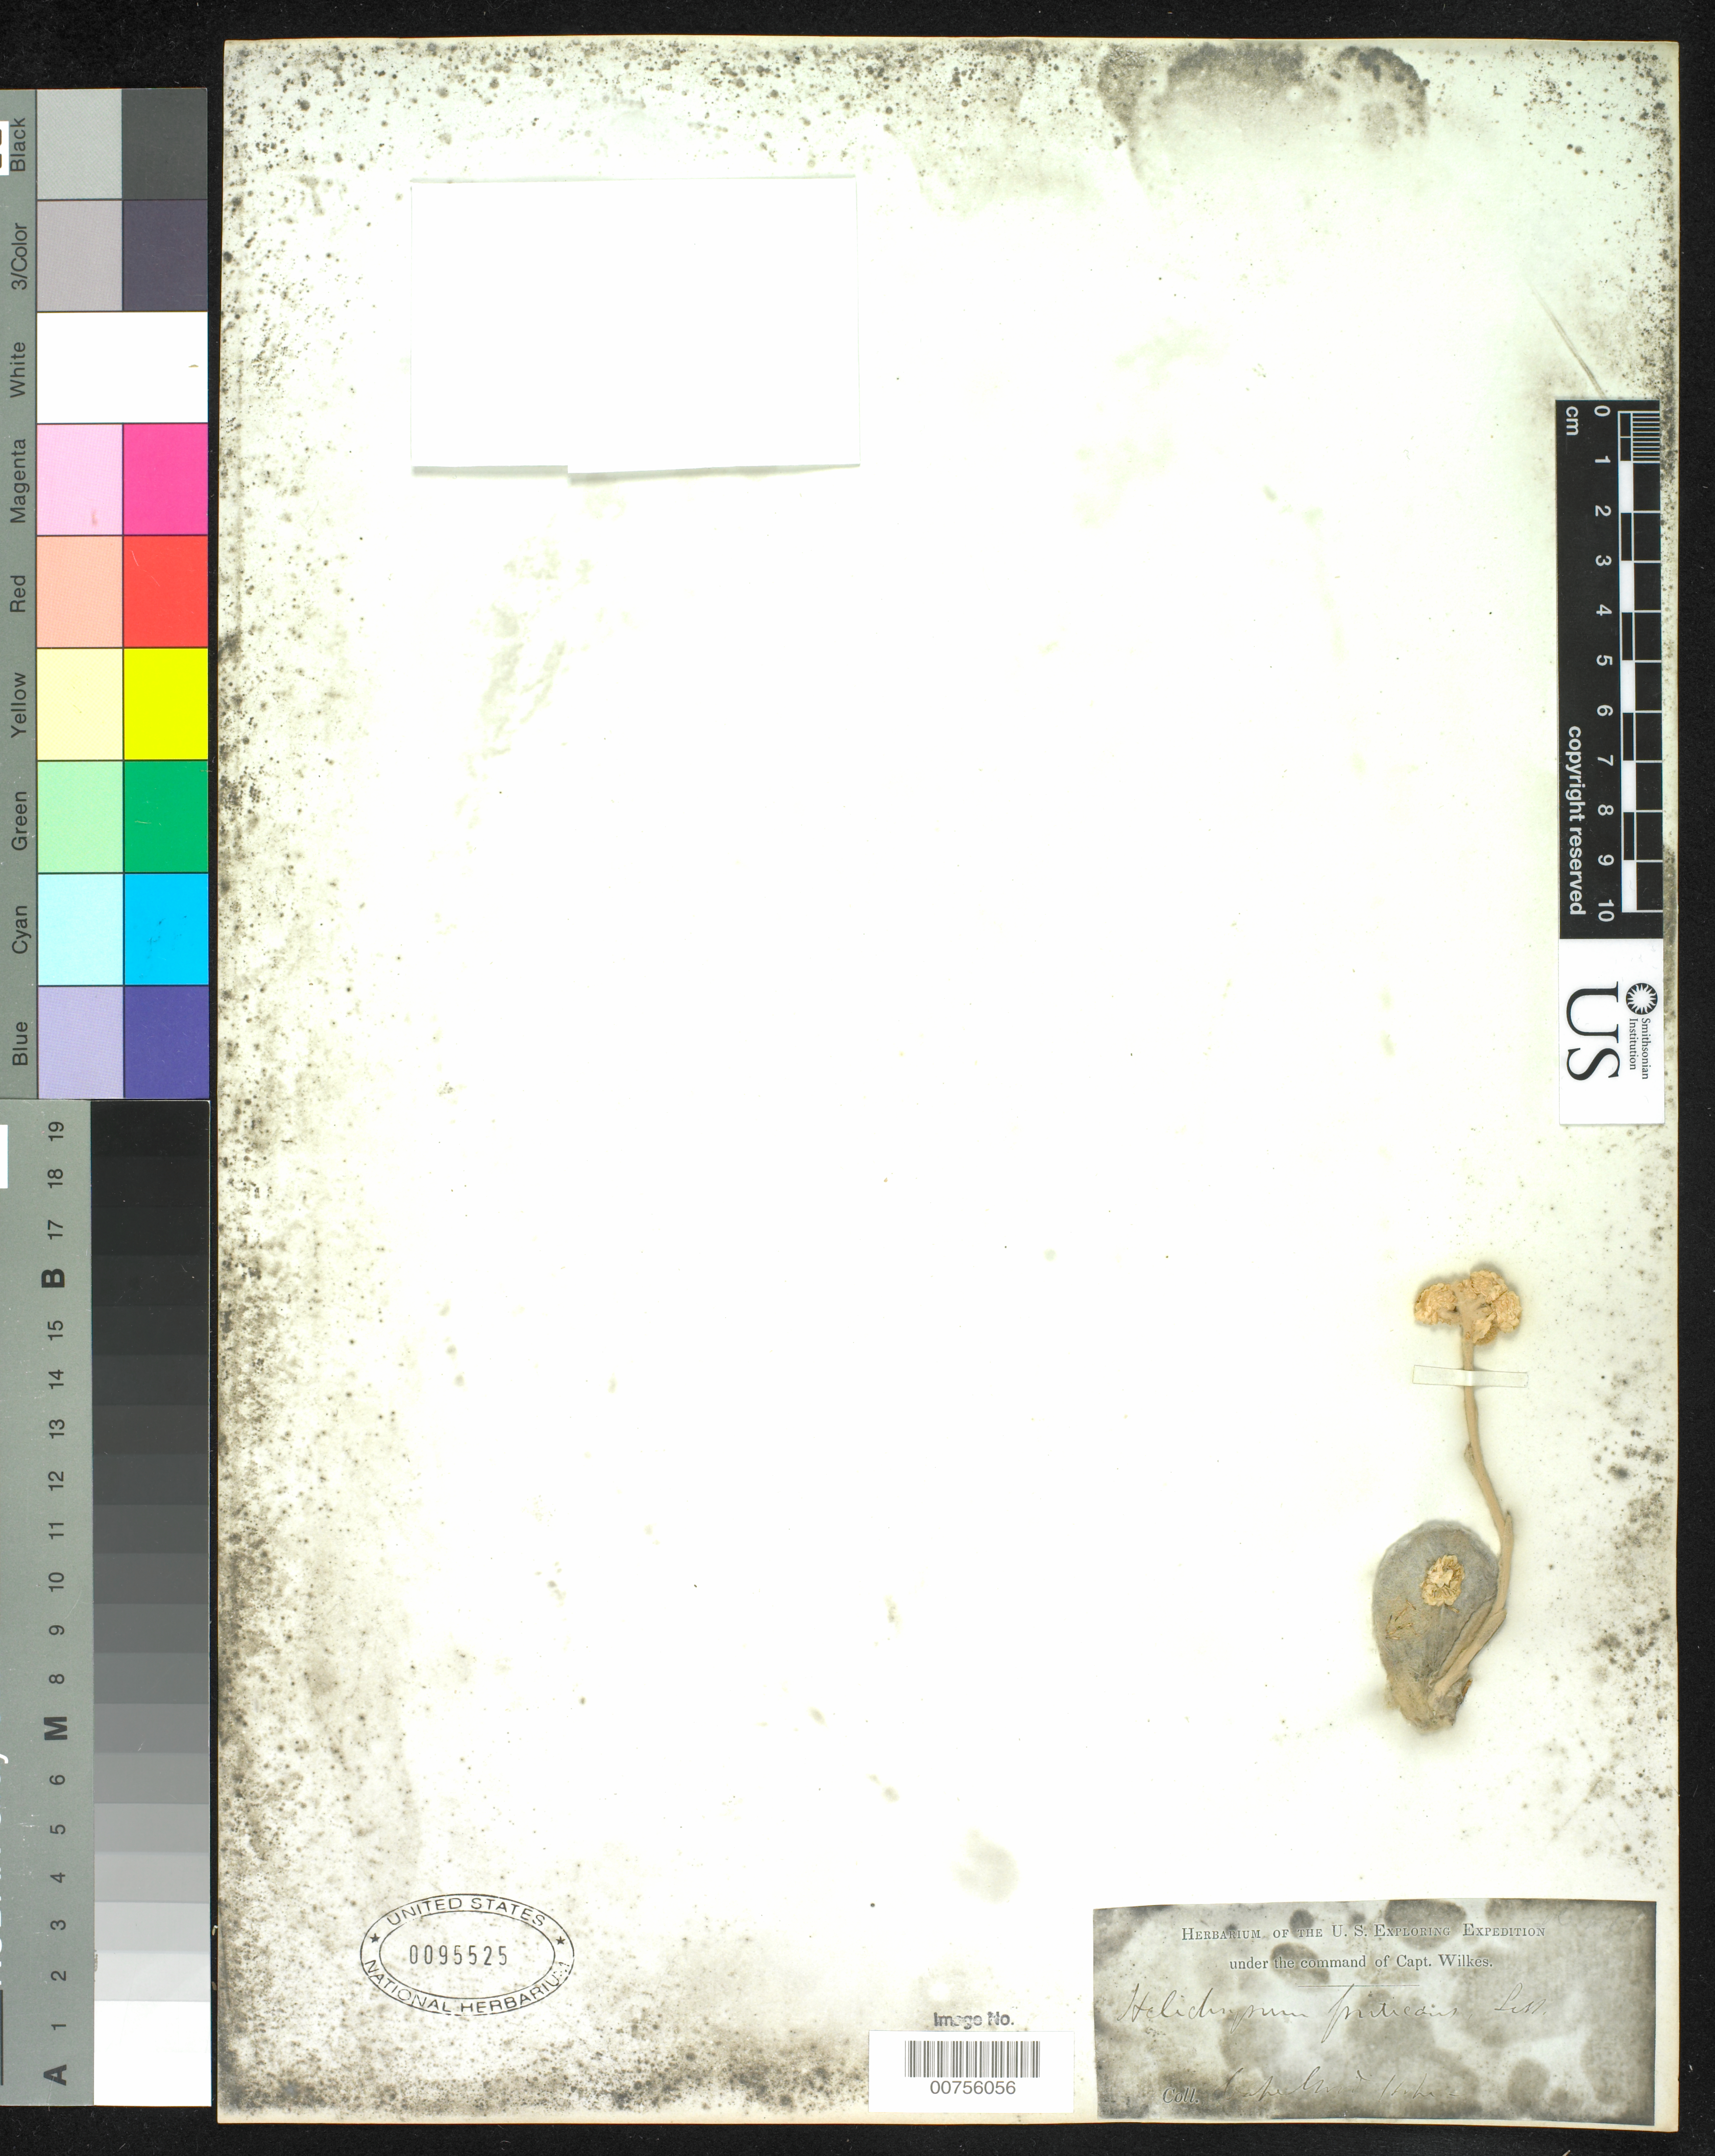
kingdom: Plantae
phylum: Tracheophyta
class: Magnoliopsida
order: Asterales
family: Asteraceae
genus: Helichrysum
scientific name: Helichrysum fruticans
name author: (L.) D. Don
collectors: Wilkes Explor. Exped.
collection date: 1838/1842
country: South Africa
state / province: Western Cape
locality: Cape of Good Hope. Cape Town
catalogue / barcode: US 95525